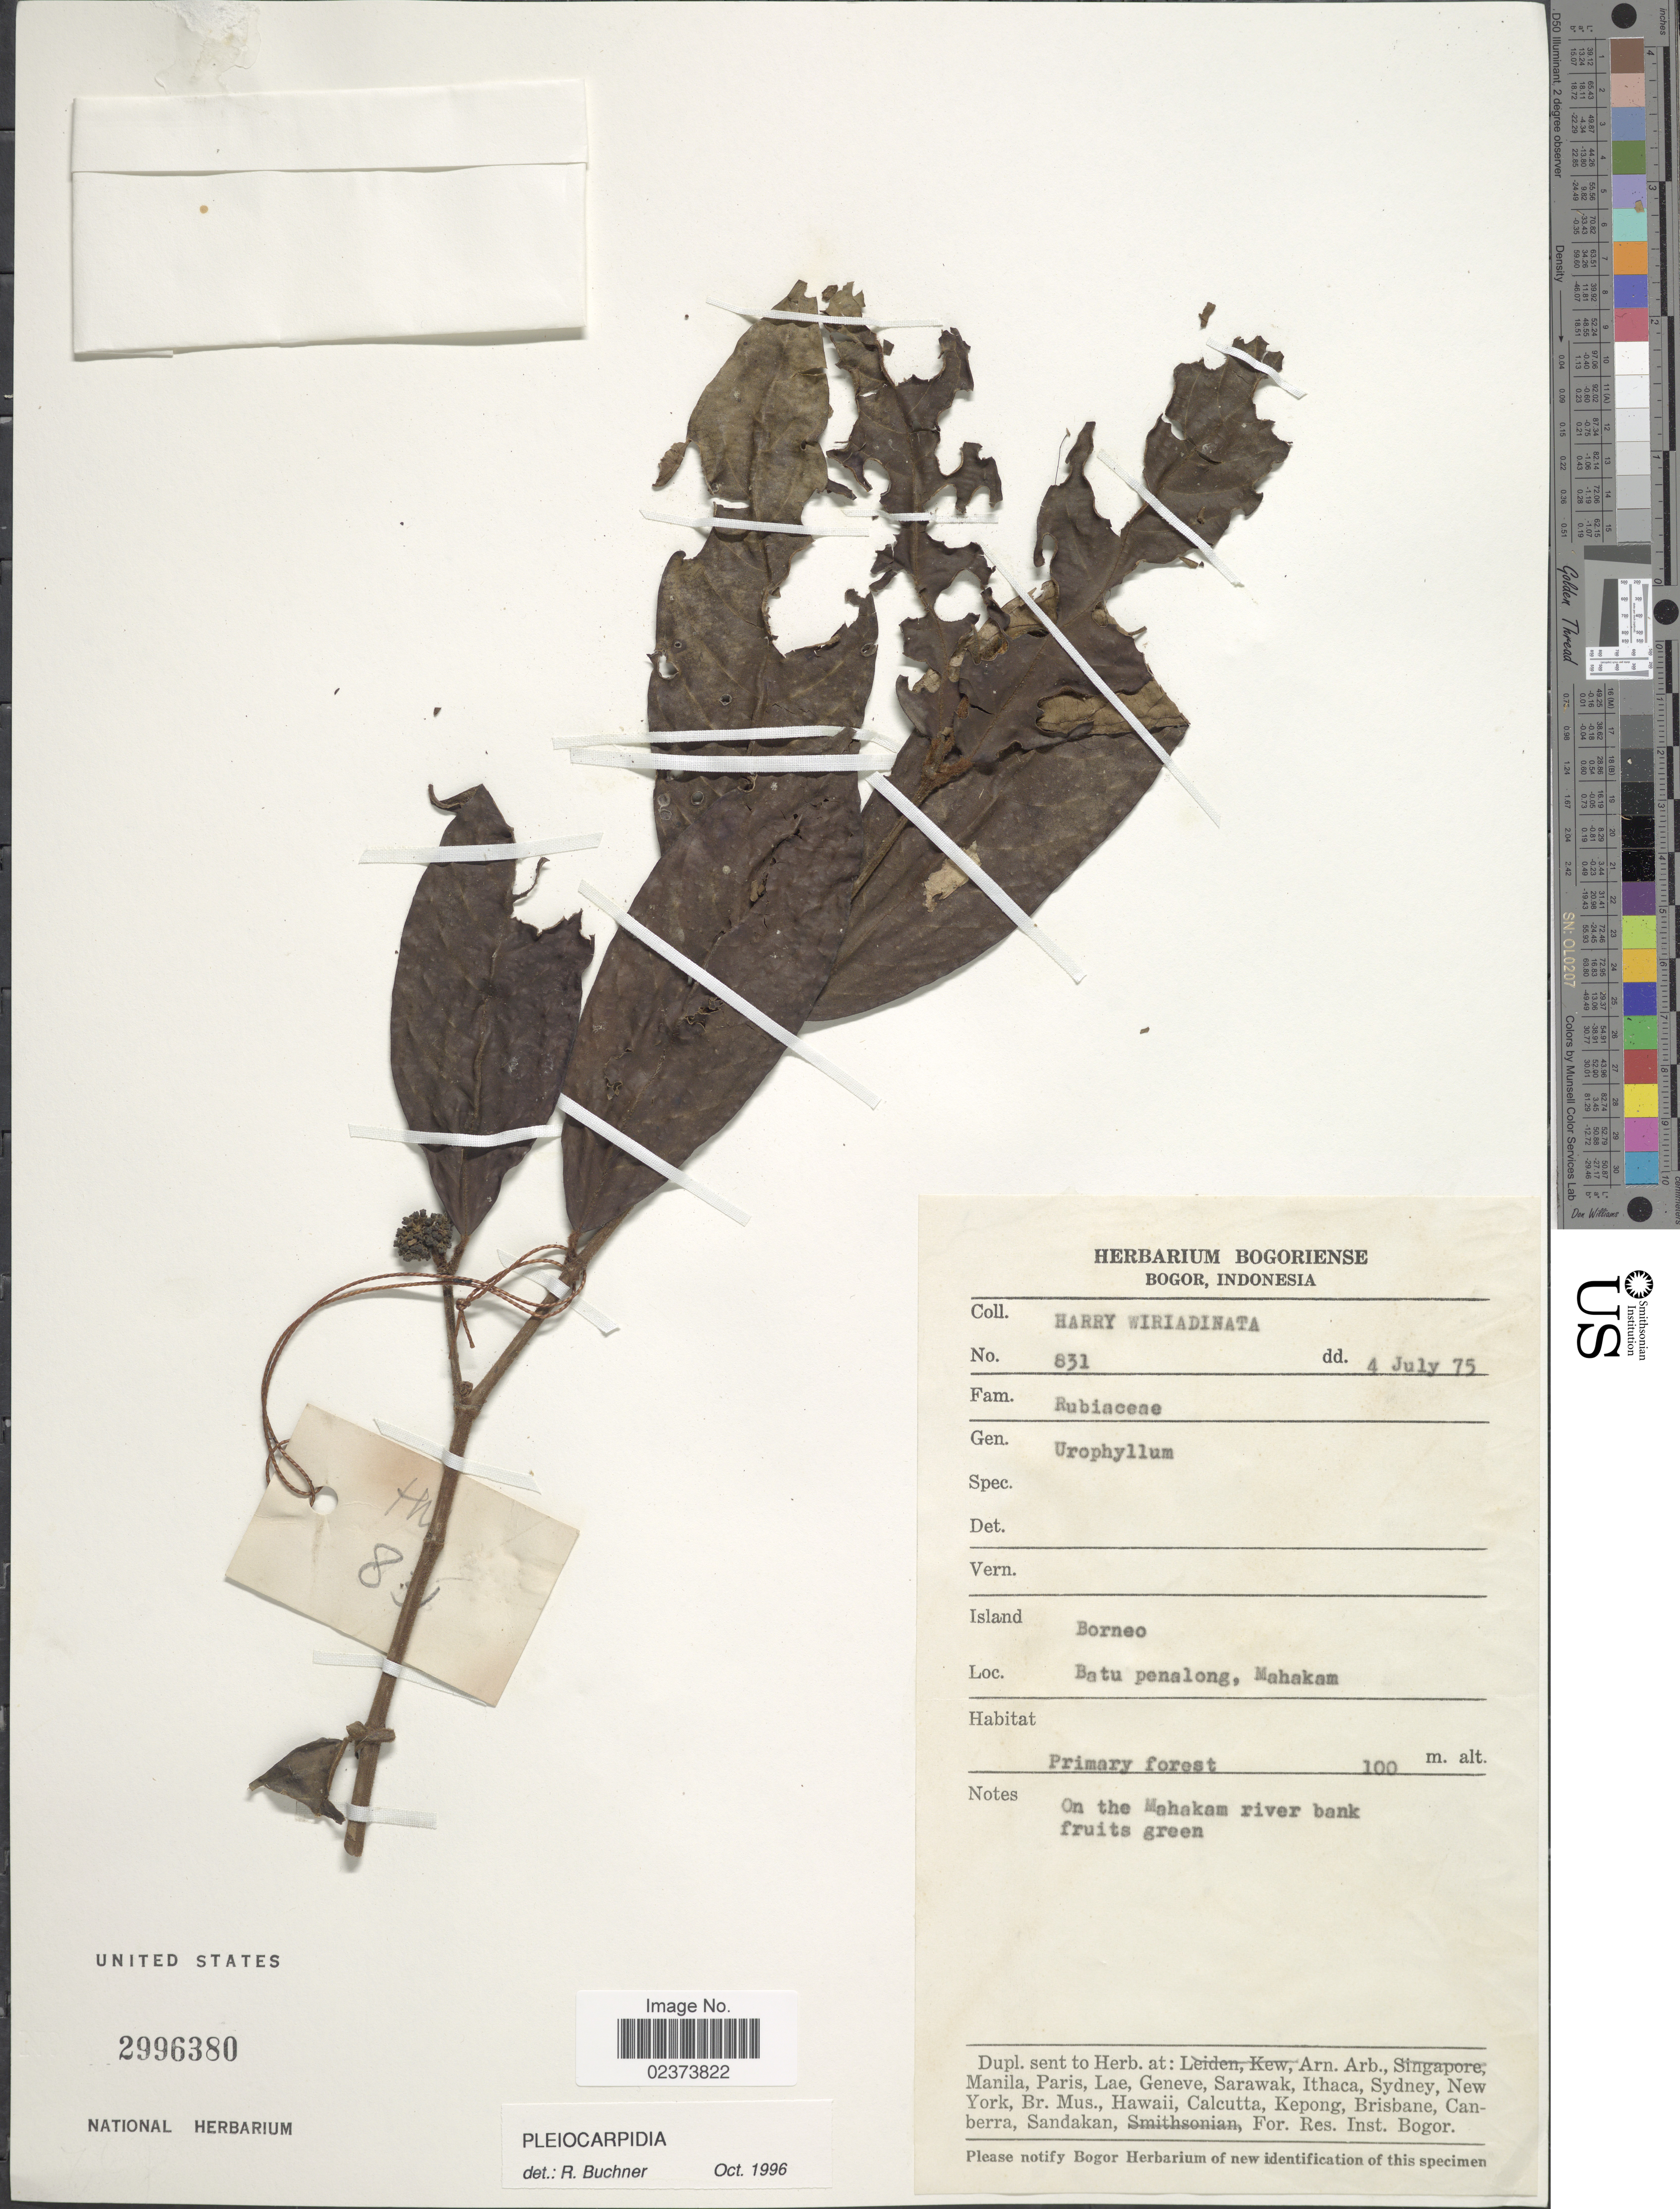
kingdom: Plantae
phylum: Tracheophyta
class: Magnoliopsida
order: Gentianales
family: Rubiaceae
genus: Pleiocarpidia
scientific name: Pleiocarpidia sp.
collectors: H. Wiriadinata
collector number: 831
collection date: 1975-07-04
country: Indonesia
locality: Island Borneo, Batu penalong, Mahakam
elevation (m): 100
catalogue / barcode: US 2996380